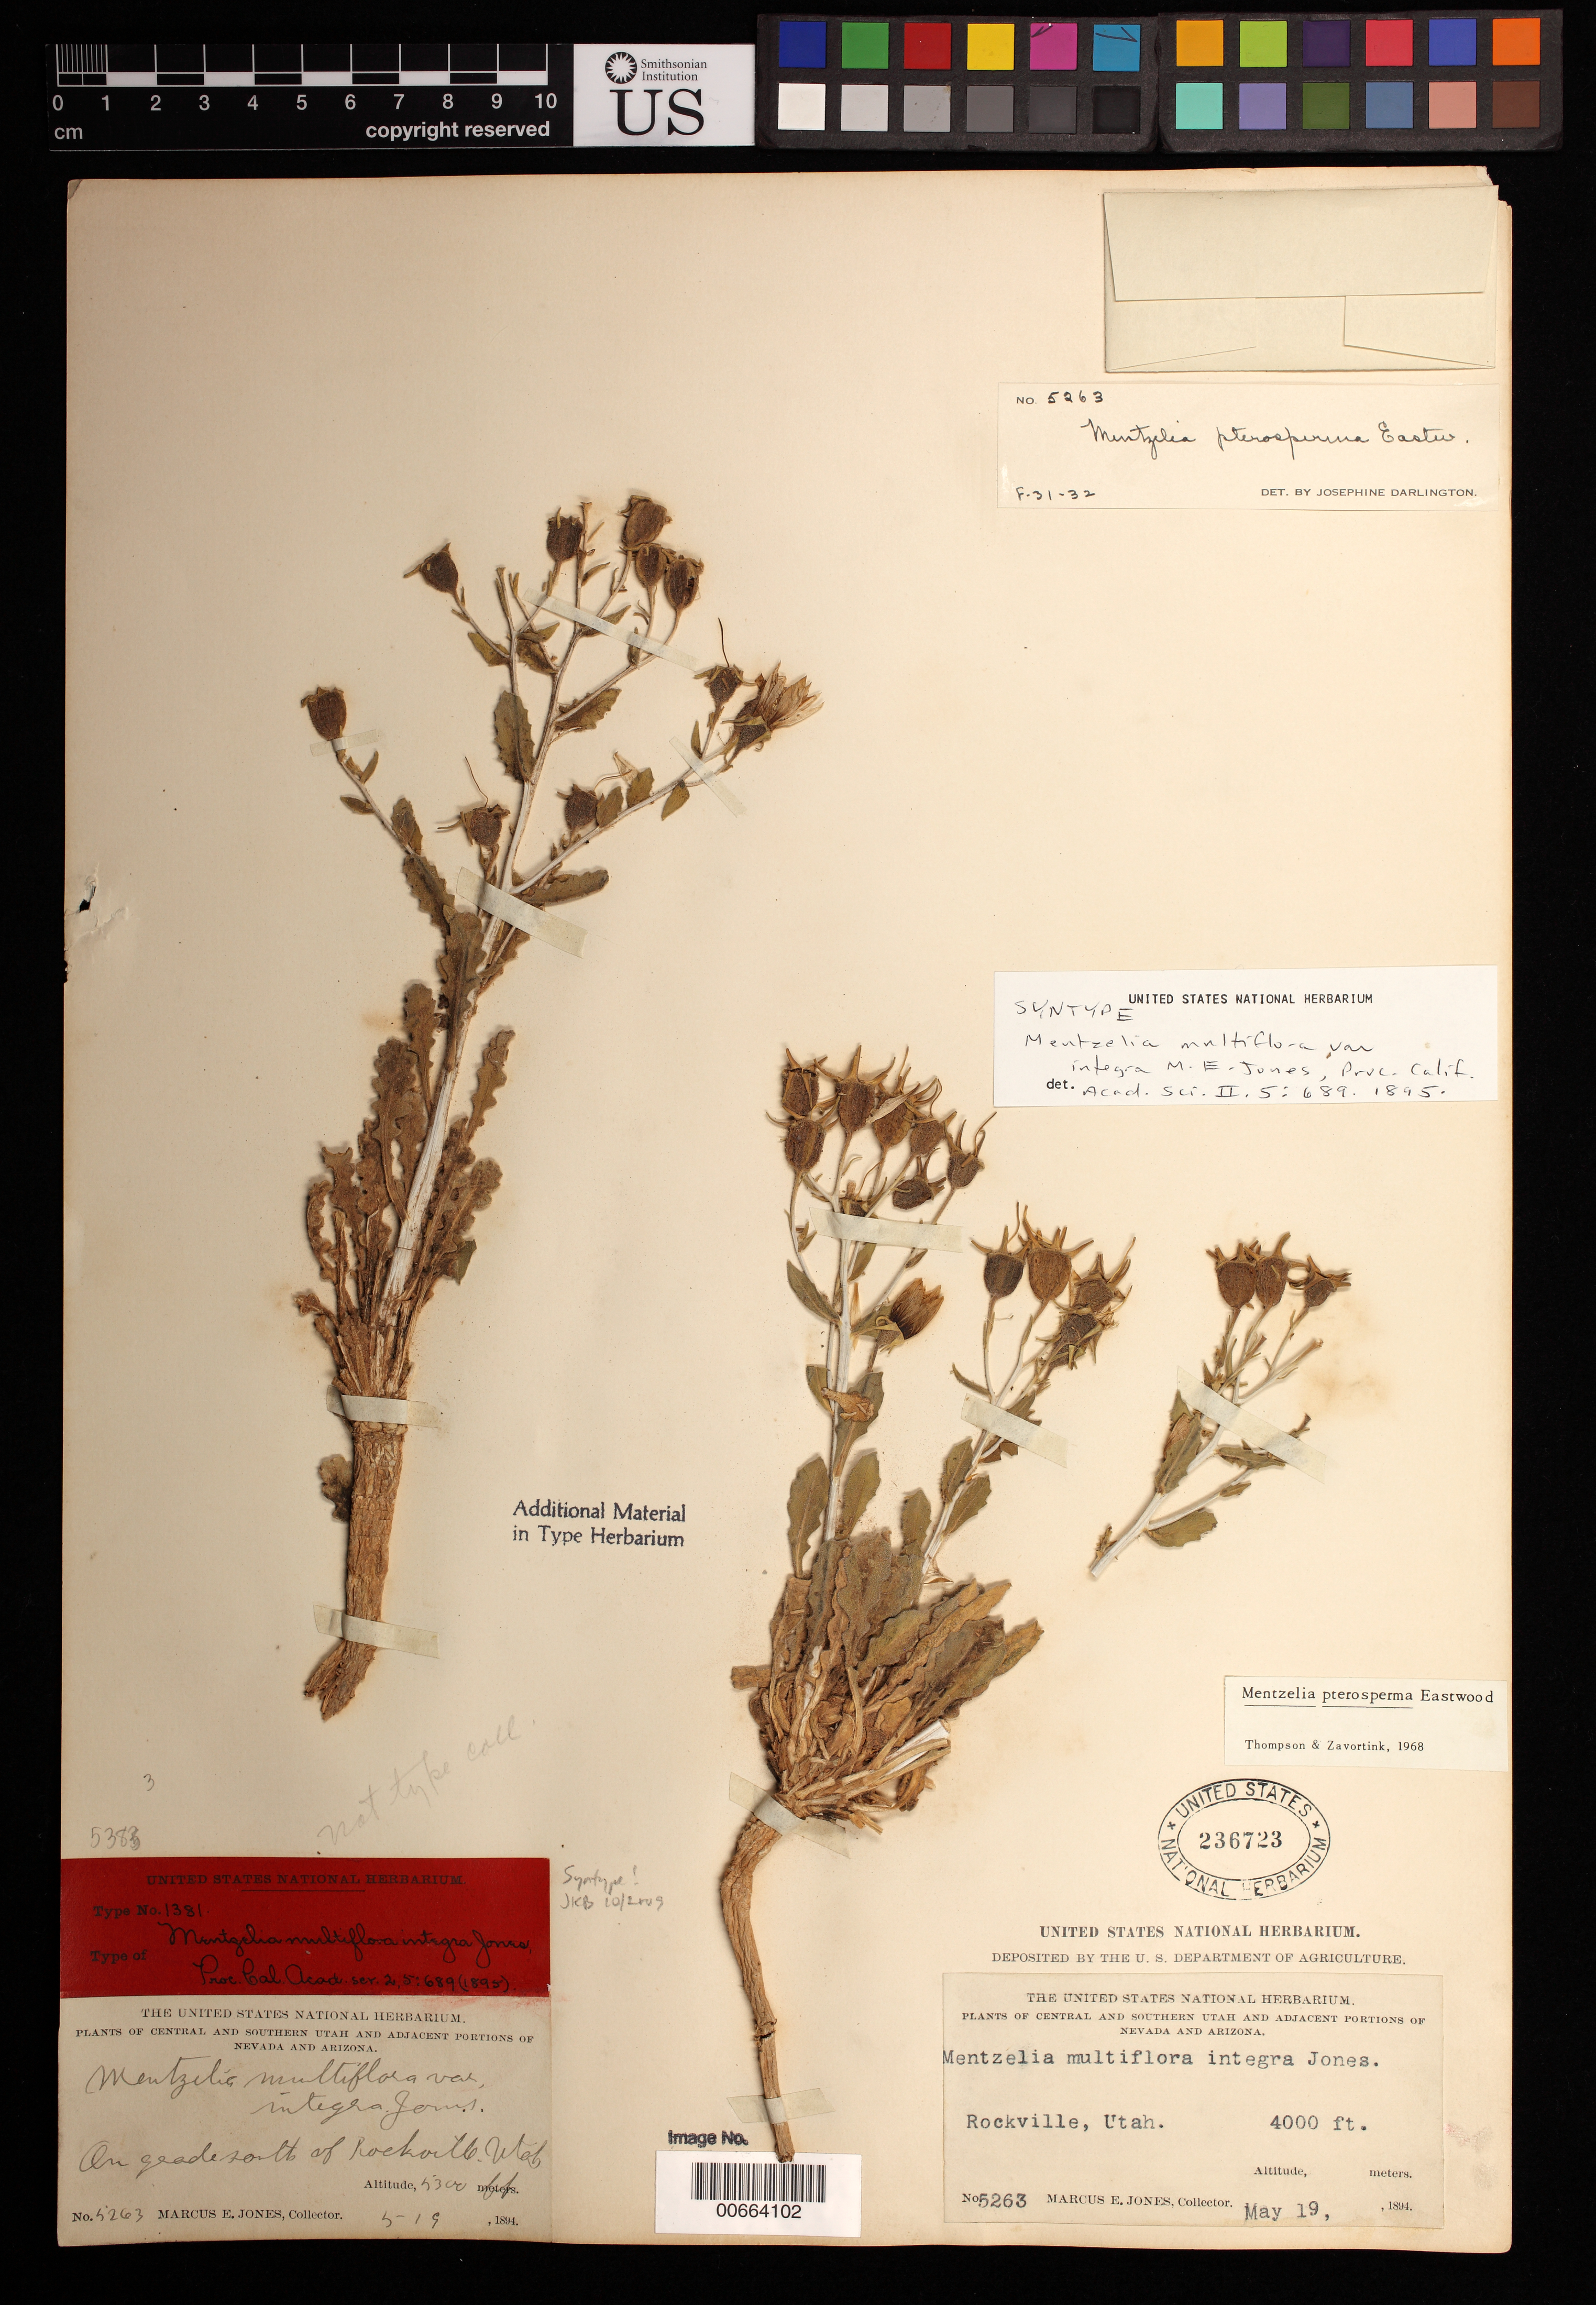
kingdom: Plantae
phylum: Tracheophyta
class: Magnoliopsida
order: Cornales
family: Loasaceae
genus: Mentzelia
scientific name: Mentzelia multiflora var. integra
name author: M.E. Jones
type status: Syntype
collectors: M. E. Jones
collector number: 5263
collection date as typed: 19 May 1894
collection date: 1894-05-19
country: United States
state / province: Utah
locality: Rockville.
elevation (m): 1219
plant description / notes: Lectotype collection is Jones 6082c as designated by N.H. Holmgren, Brittonia 56: 250 (2004).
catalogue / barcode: US 236723